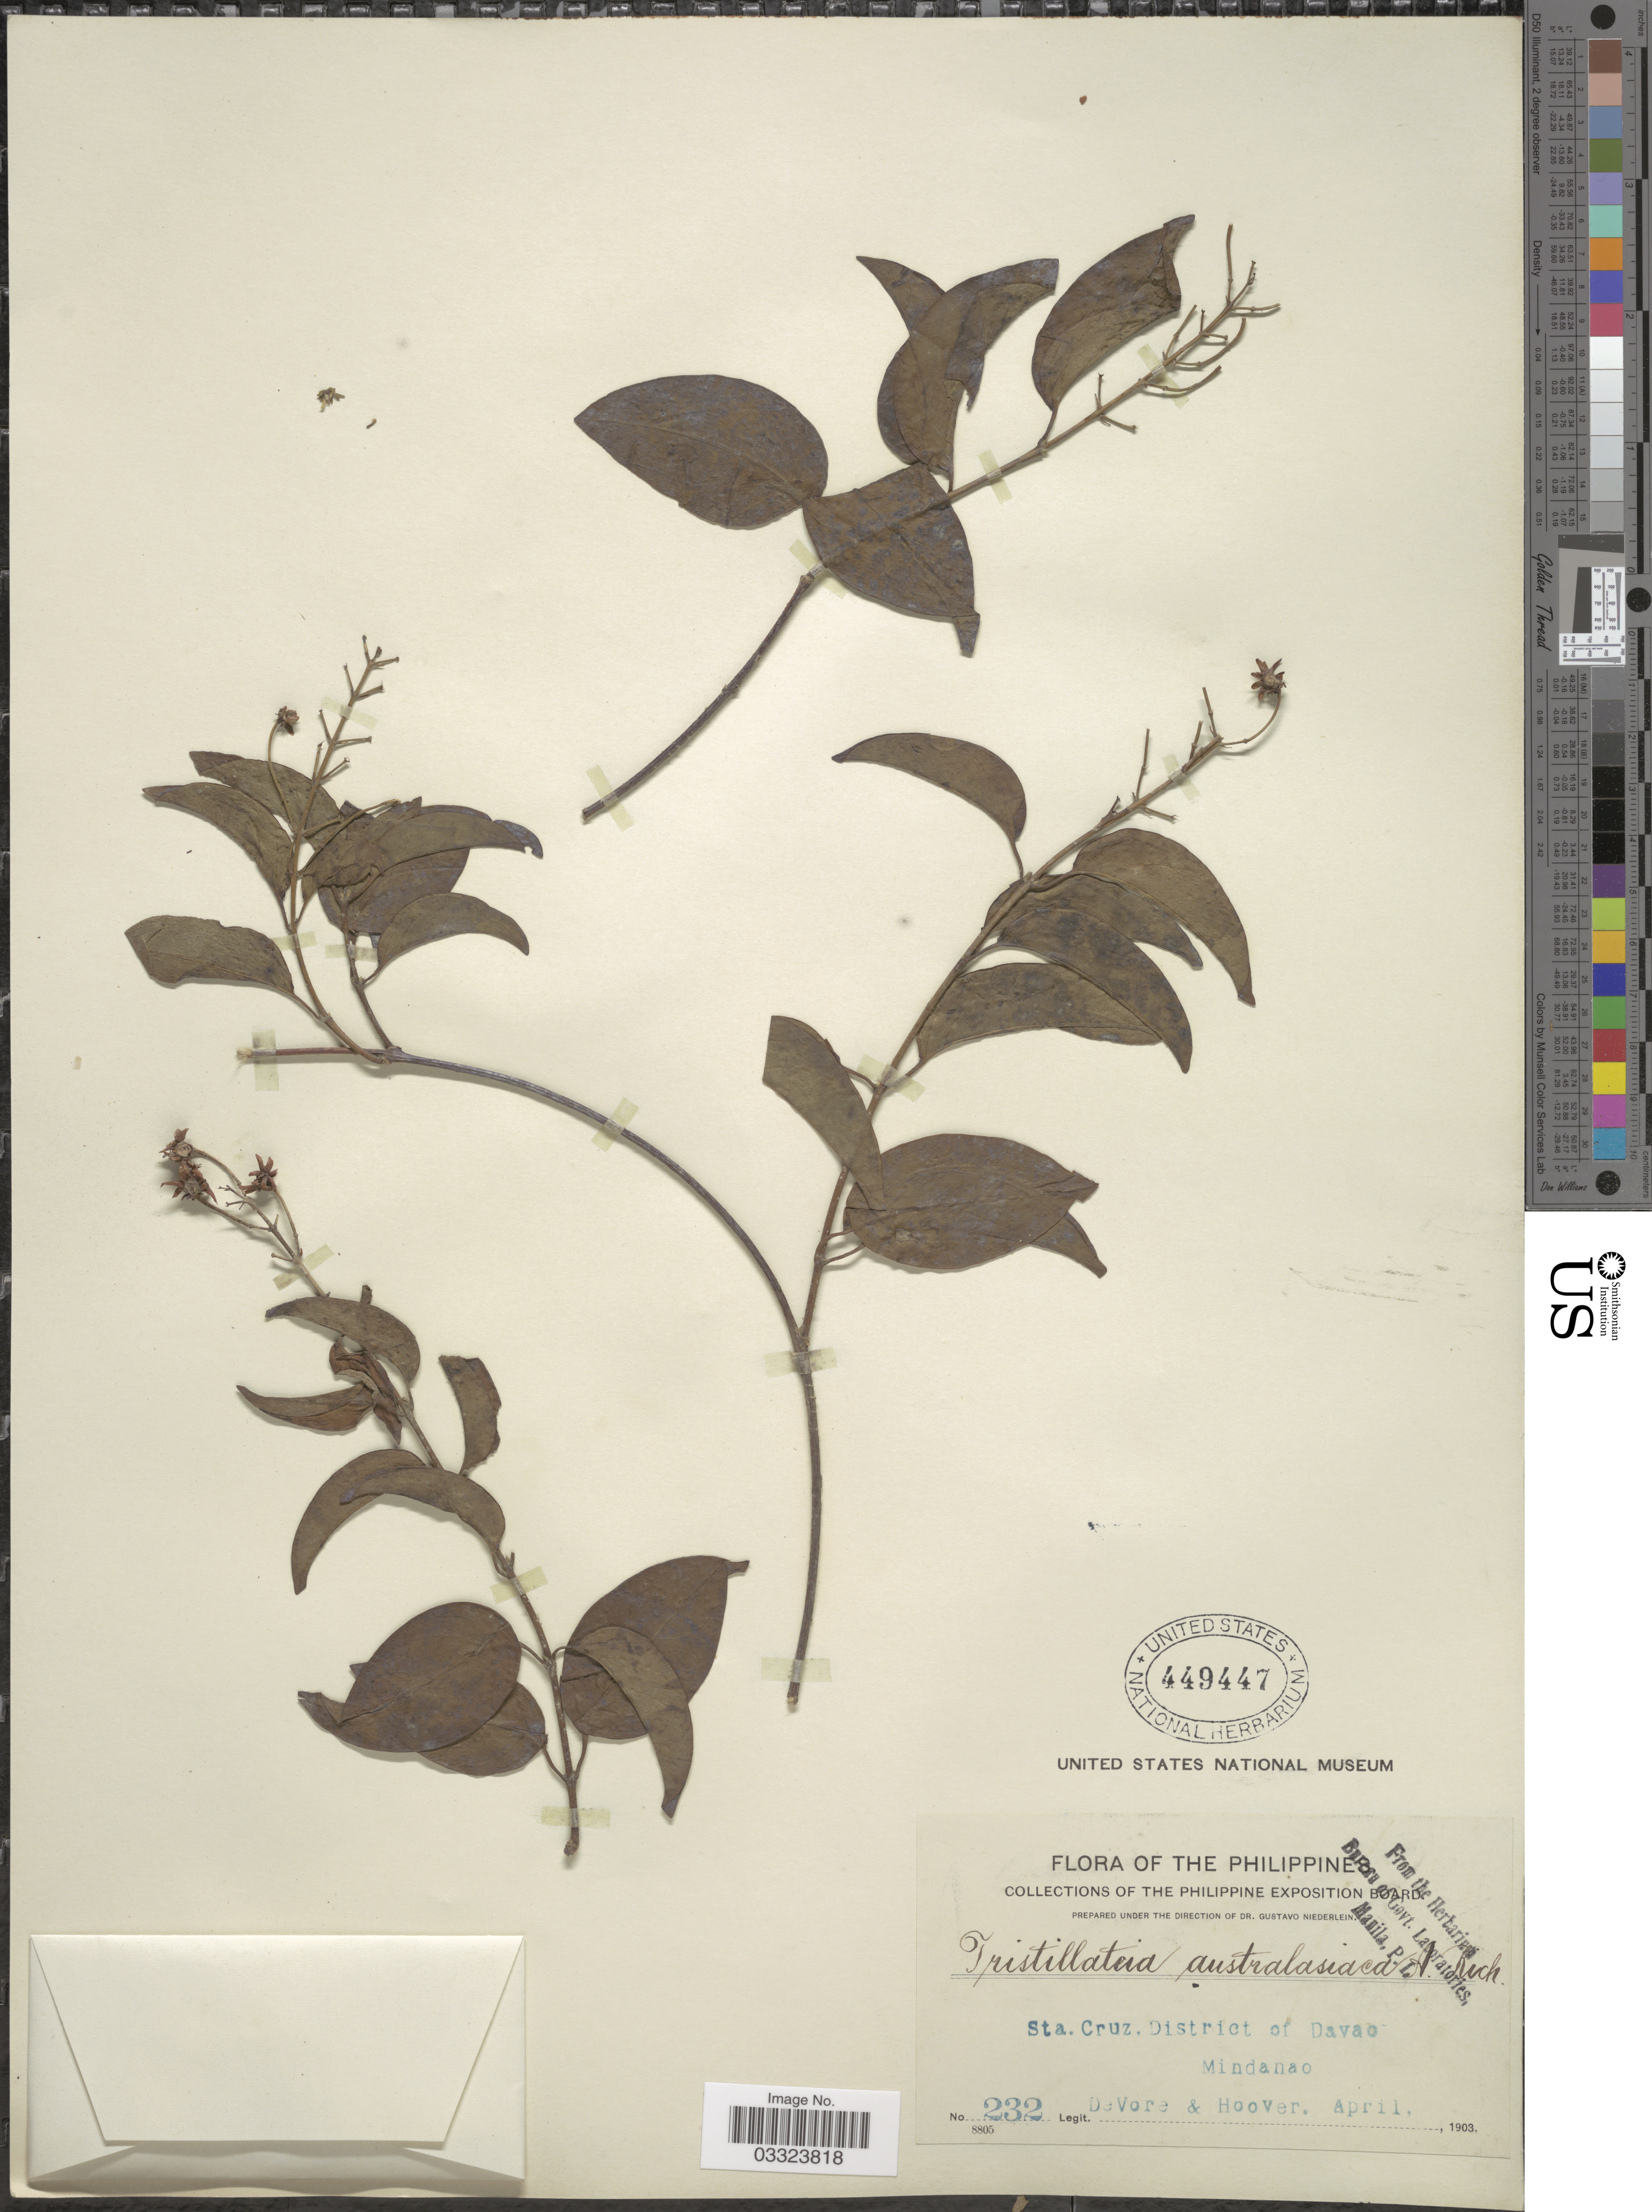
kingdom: Plantae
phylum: Tracheophyta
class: Magnoliopsida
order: Malpighiales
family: Malpighiaceae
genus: Tristellateia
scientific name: Tristellateia australasiae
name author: A. Rich.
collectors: -. DeVore & -- Hoover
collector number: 232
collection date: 1903-04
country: Philippines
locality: Sta. Cruz. District of Davao. Mindanao.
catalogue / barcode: US 449447